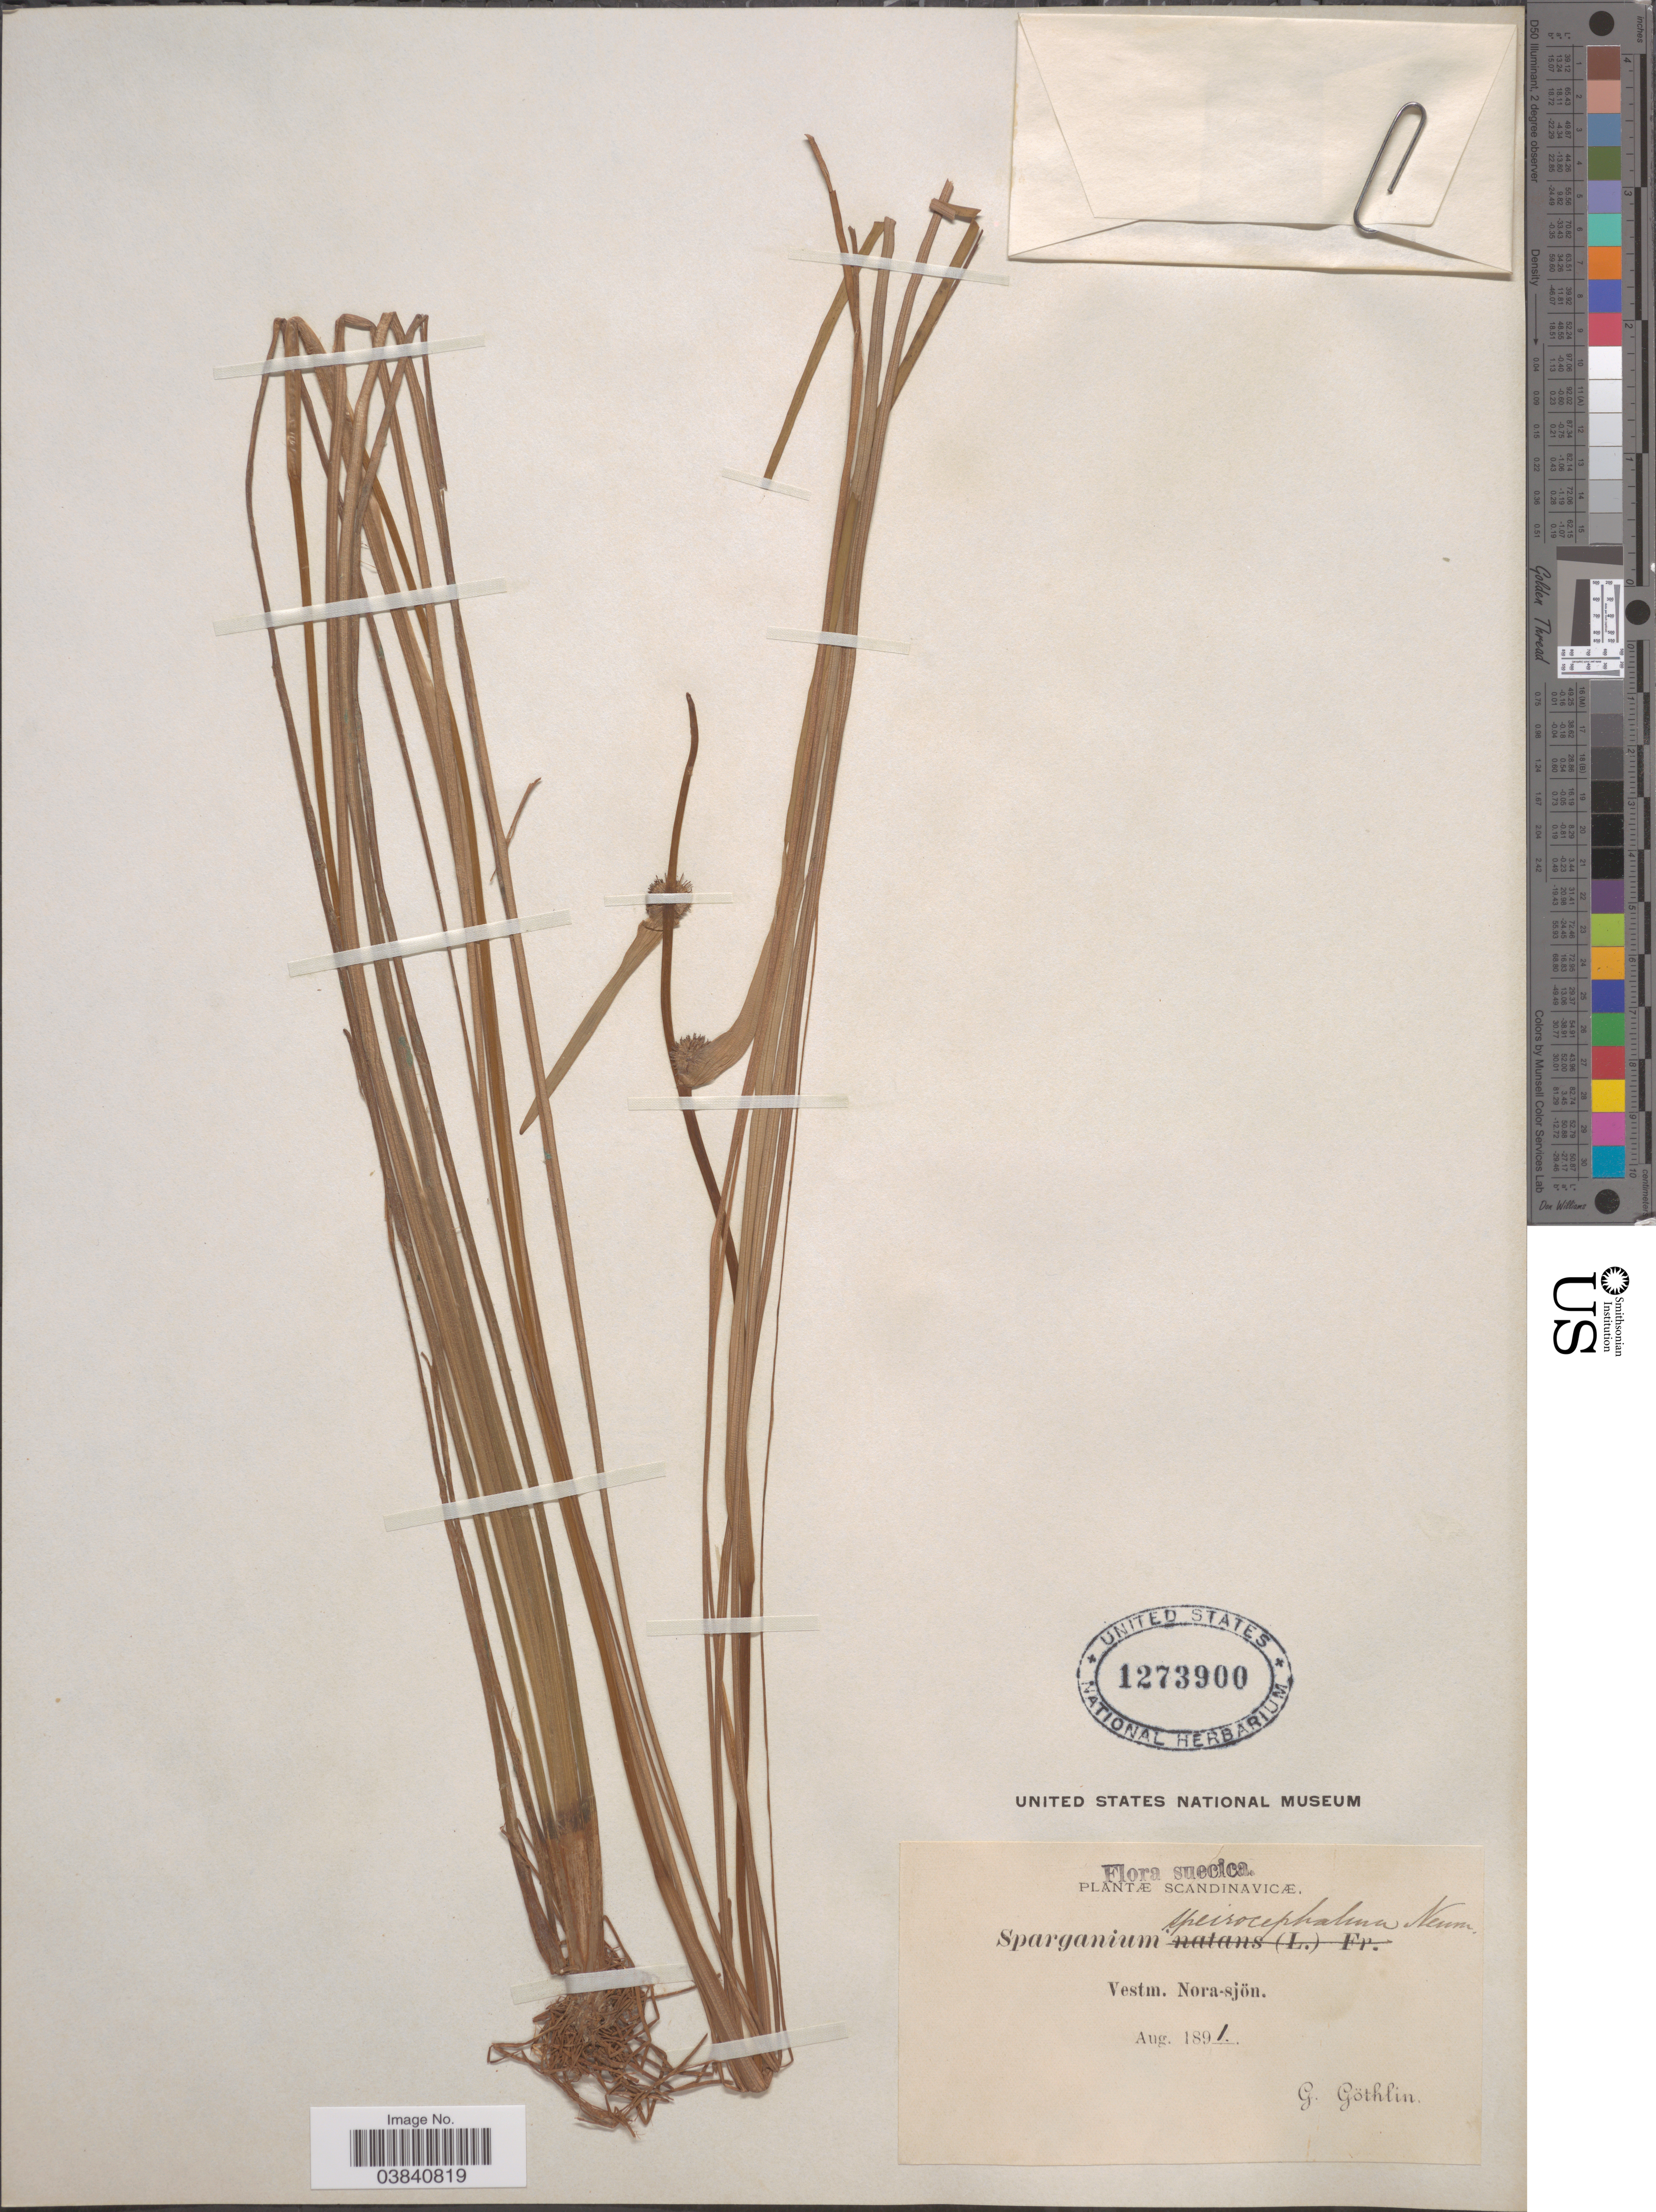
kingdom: Plantae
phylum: Tracheophyta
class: Liliopsida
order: Poales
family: Typhaceae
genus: Sparganium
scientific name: Sparganium speirocephalum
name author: Neuman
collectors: G. Göthlin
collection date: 1891-08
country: Sweden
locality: Suecica. Scandinavicæ. Vestm. Nora-sjön.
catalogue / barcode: US 1273900